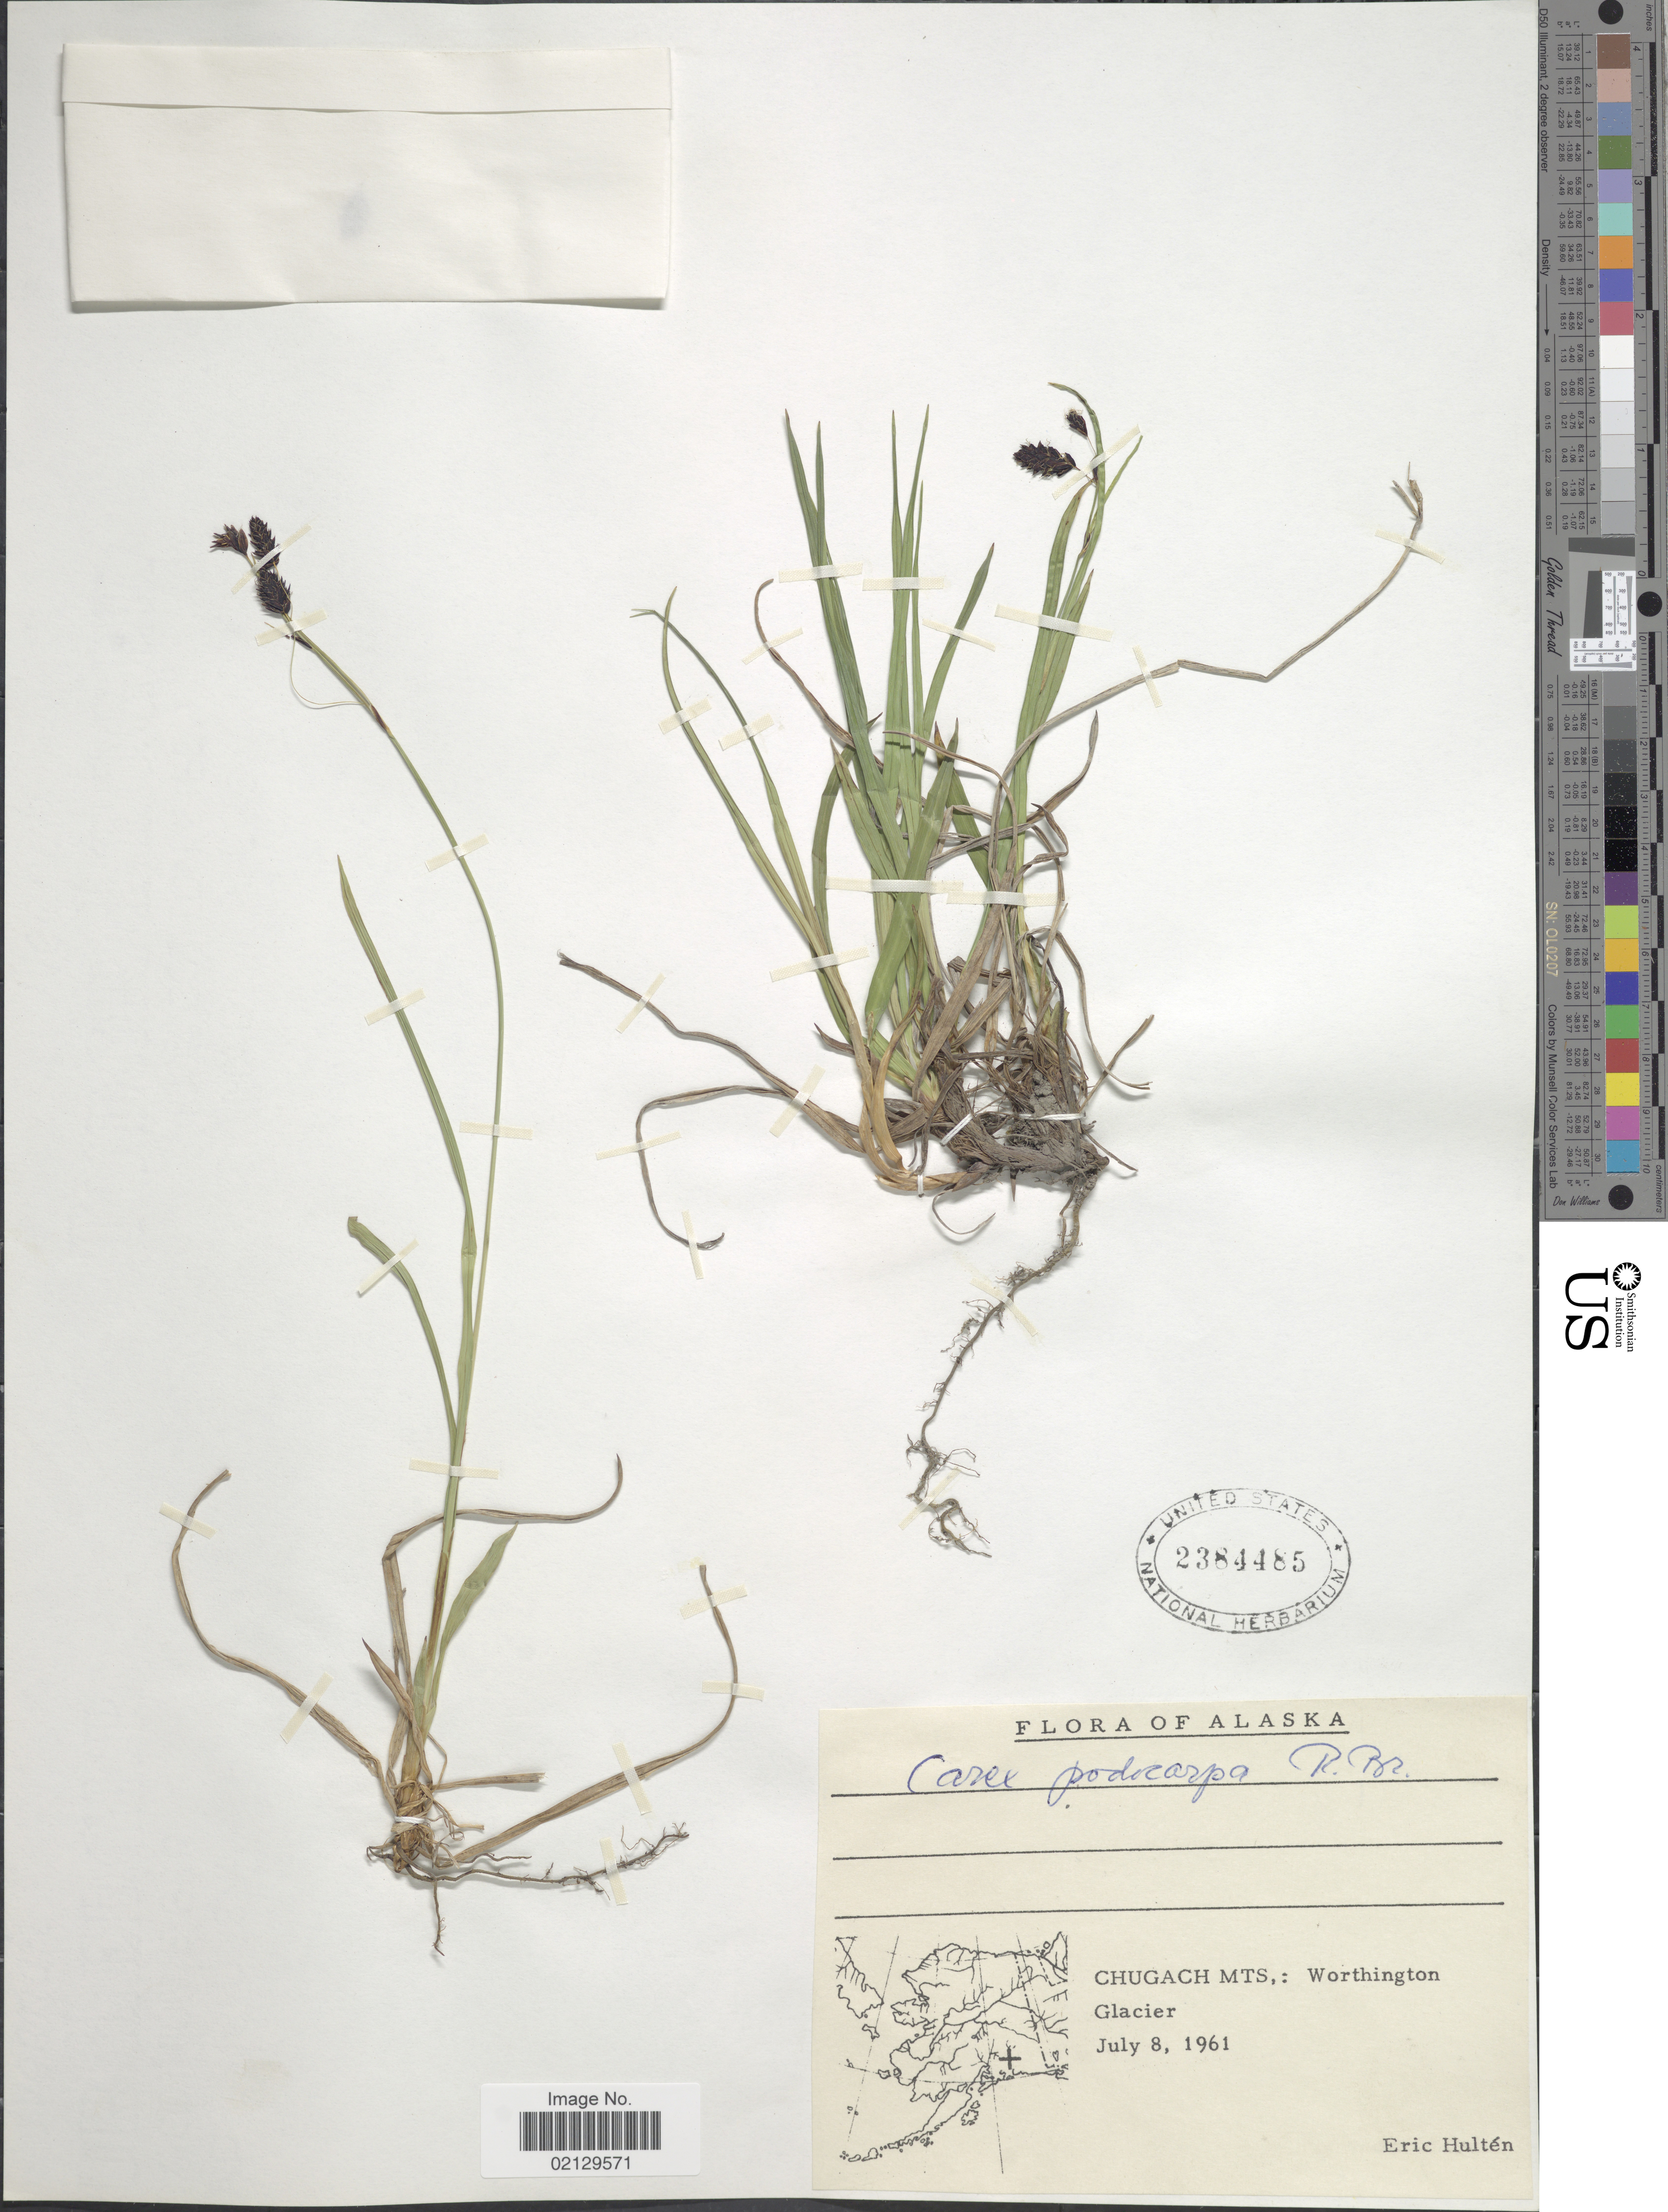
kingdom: Plantae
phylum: Tracheophyta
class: Liliopsida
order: Poales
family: Cyperaceae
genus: Carex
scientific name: Carex podocarpa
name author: R. Br.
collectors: E. G. Hultén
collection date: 1961-07-08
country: United States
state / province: Alaska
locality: Alaska, Chugach Mts; Worthington Glacier.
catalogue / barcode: US 2384485